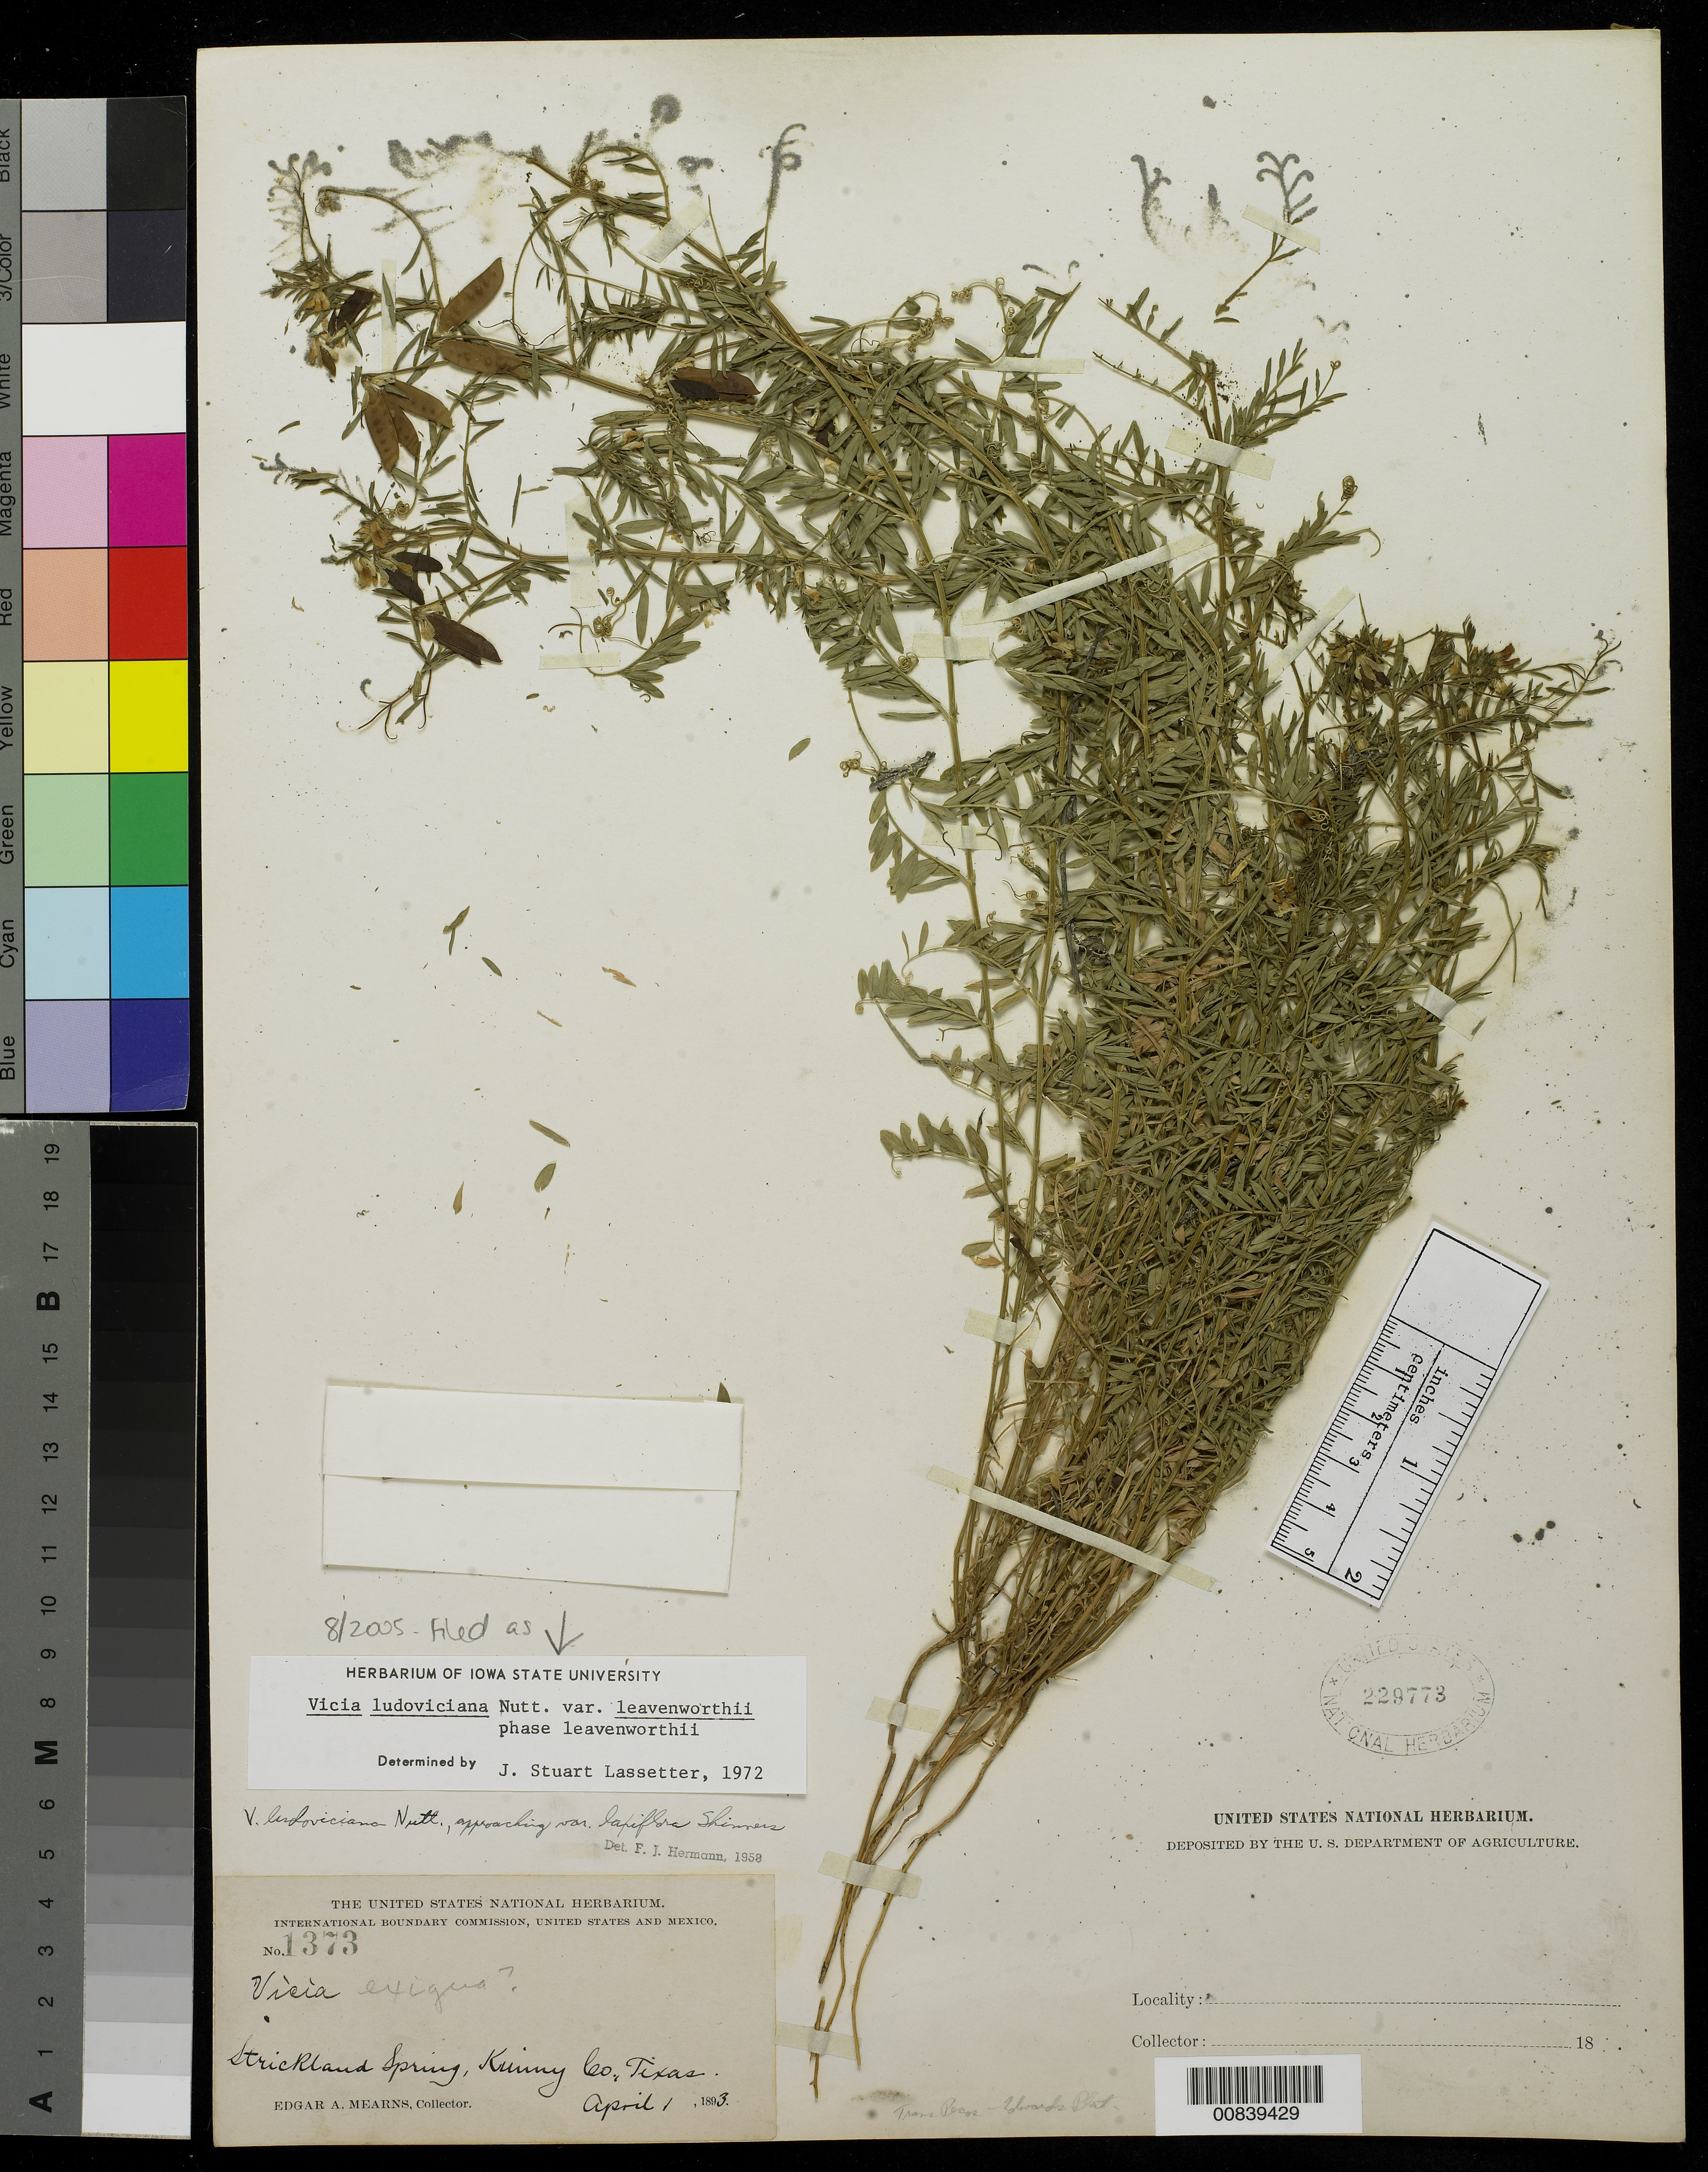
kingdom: Plantae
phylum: Tracheophyta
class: Magnoliopsida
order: Fabales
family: Fabaceae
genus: Vicia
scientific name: Vicia ludoviciana var. leavenworthii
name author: (Torr. & A. Gray) Broich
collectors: E. A. Mearns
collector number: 1373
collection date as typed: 01 Apr 1893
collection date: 1893-04-01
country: United States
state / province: Texas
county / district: Kinney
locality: Strickland Spring, Kinney County, Texas.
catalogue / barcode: US 229773